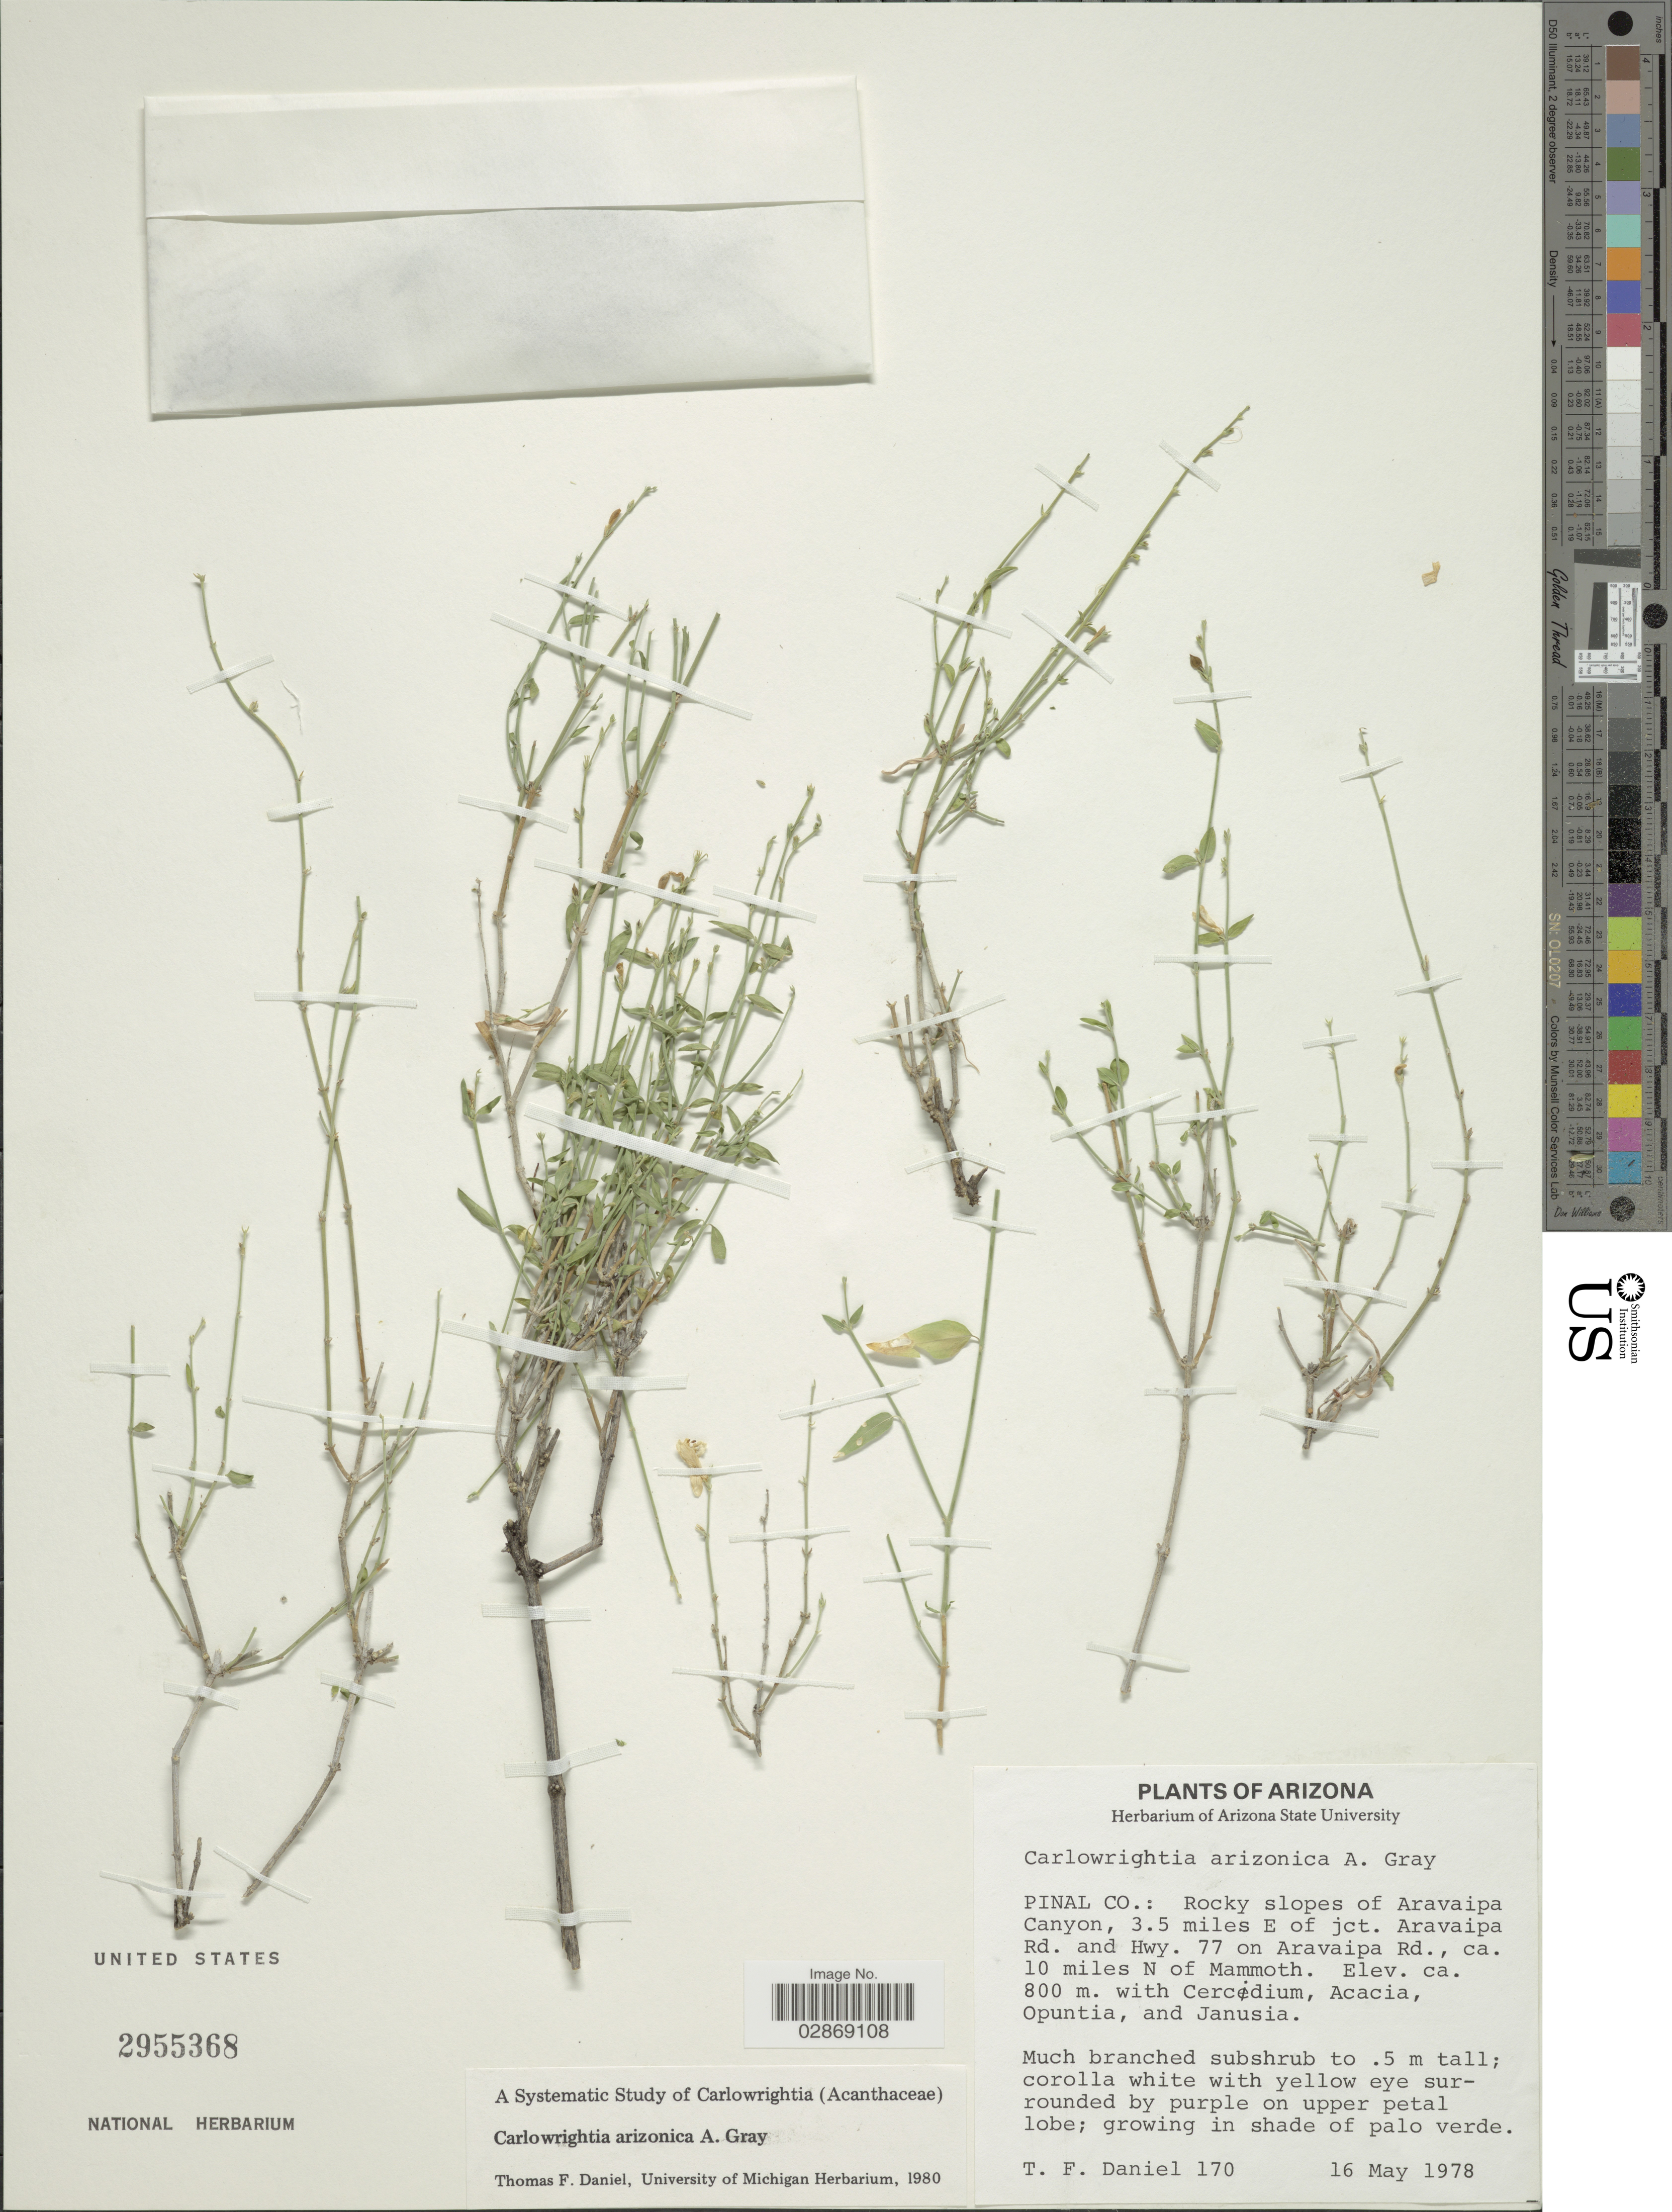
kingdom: Plantae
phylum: Tracheophyta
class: Magnoliopsida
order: Lamiales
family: Acanthaceae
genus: Carlowrightia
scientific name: Carlowrightia arizonica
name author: A. Gray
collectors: T. F. Daniel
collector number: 170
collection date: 1978-05-16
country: United States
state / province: Arizona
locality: Pinal Co.: Rocky slopes of Aravaipa Canyon, 3.5 miles E of jct. Aravaipa Rd. and Hwy. 77 on Aravaipa Rd., ca. 10 miles N of Mammoth.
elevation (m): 800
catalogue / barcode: US 2955368